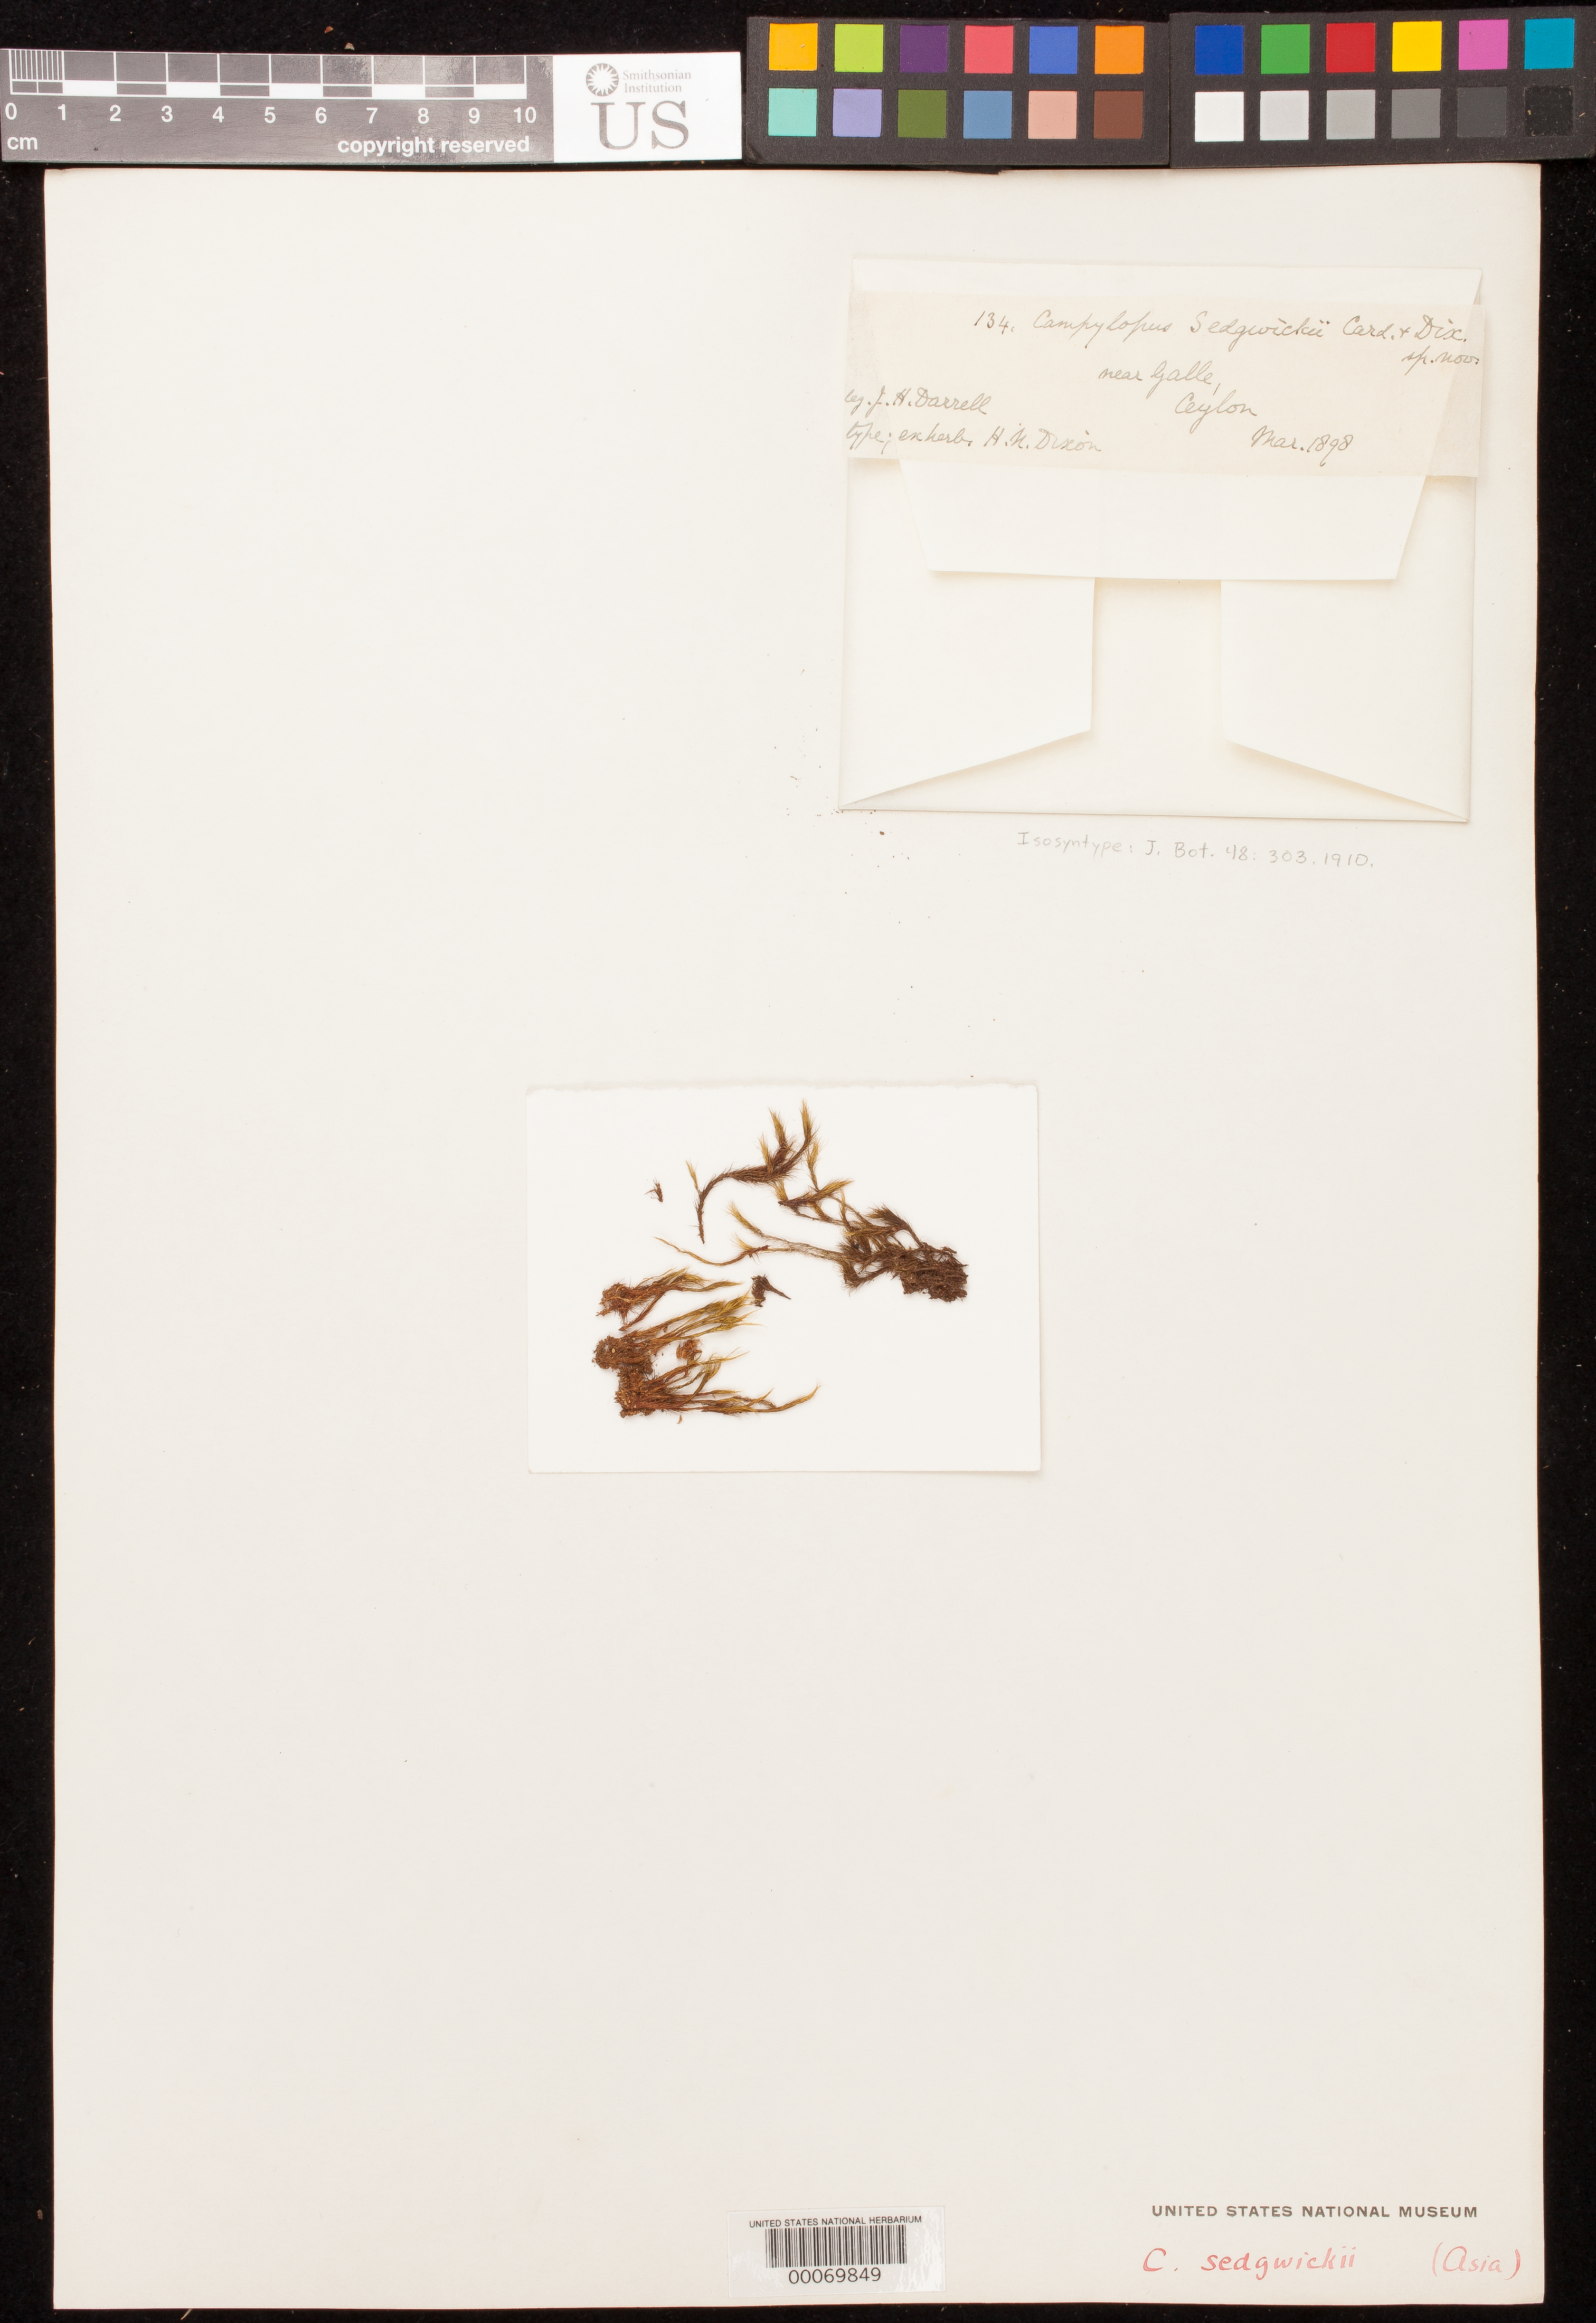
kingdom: Plantae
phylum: Bryophyta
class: Bryopsida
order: Dicranales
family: Leucobryaceae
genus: Campylopus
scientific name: Campylopus sedgwickii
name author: Dixon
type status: Syntype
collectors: J. Darrell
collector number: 134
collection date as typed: Mar 1898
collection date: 1898-03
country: Sri Lanka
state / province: Central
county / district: Nuwara Eliya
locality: Near Galle.